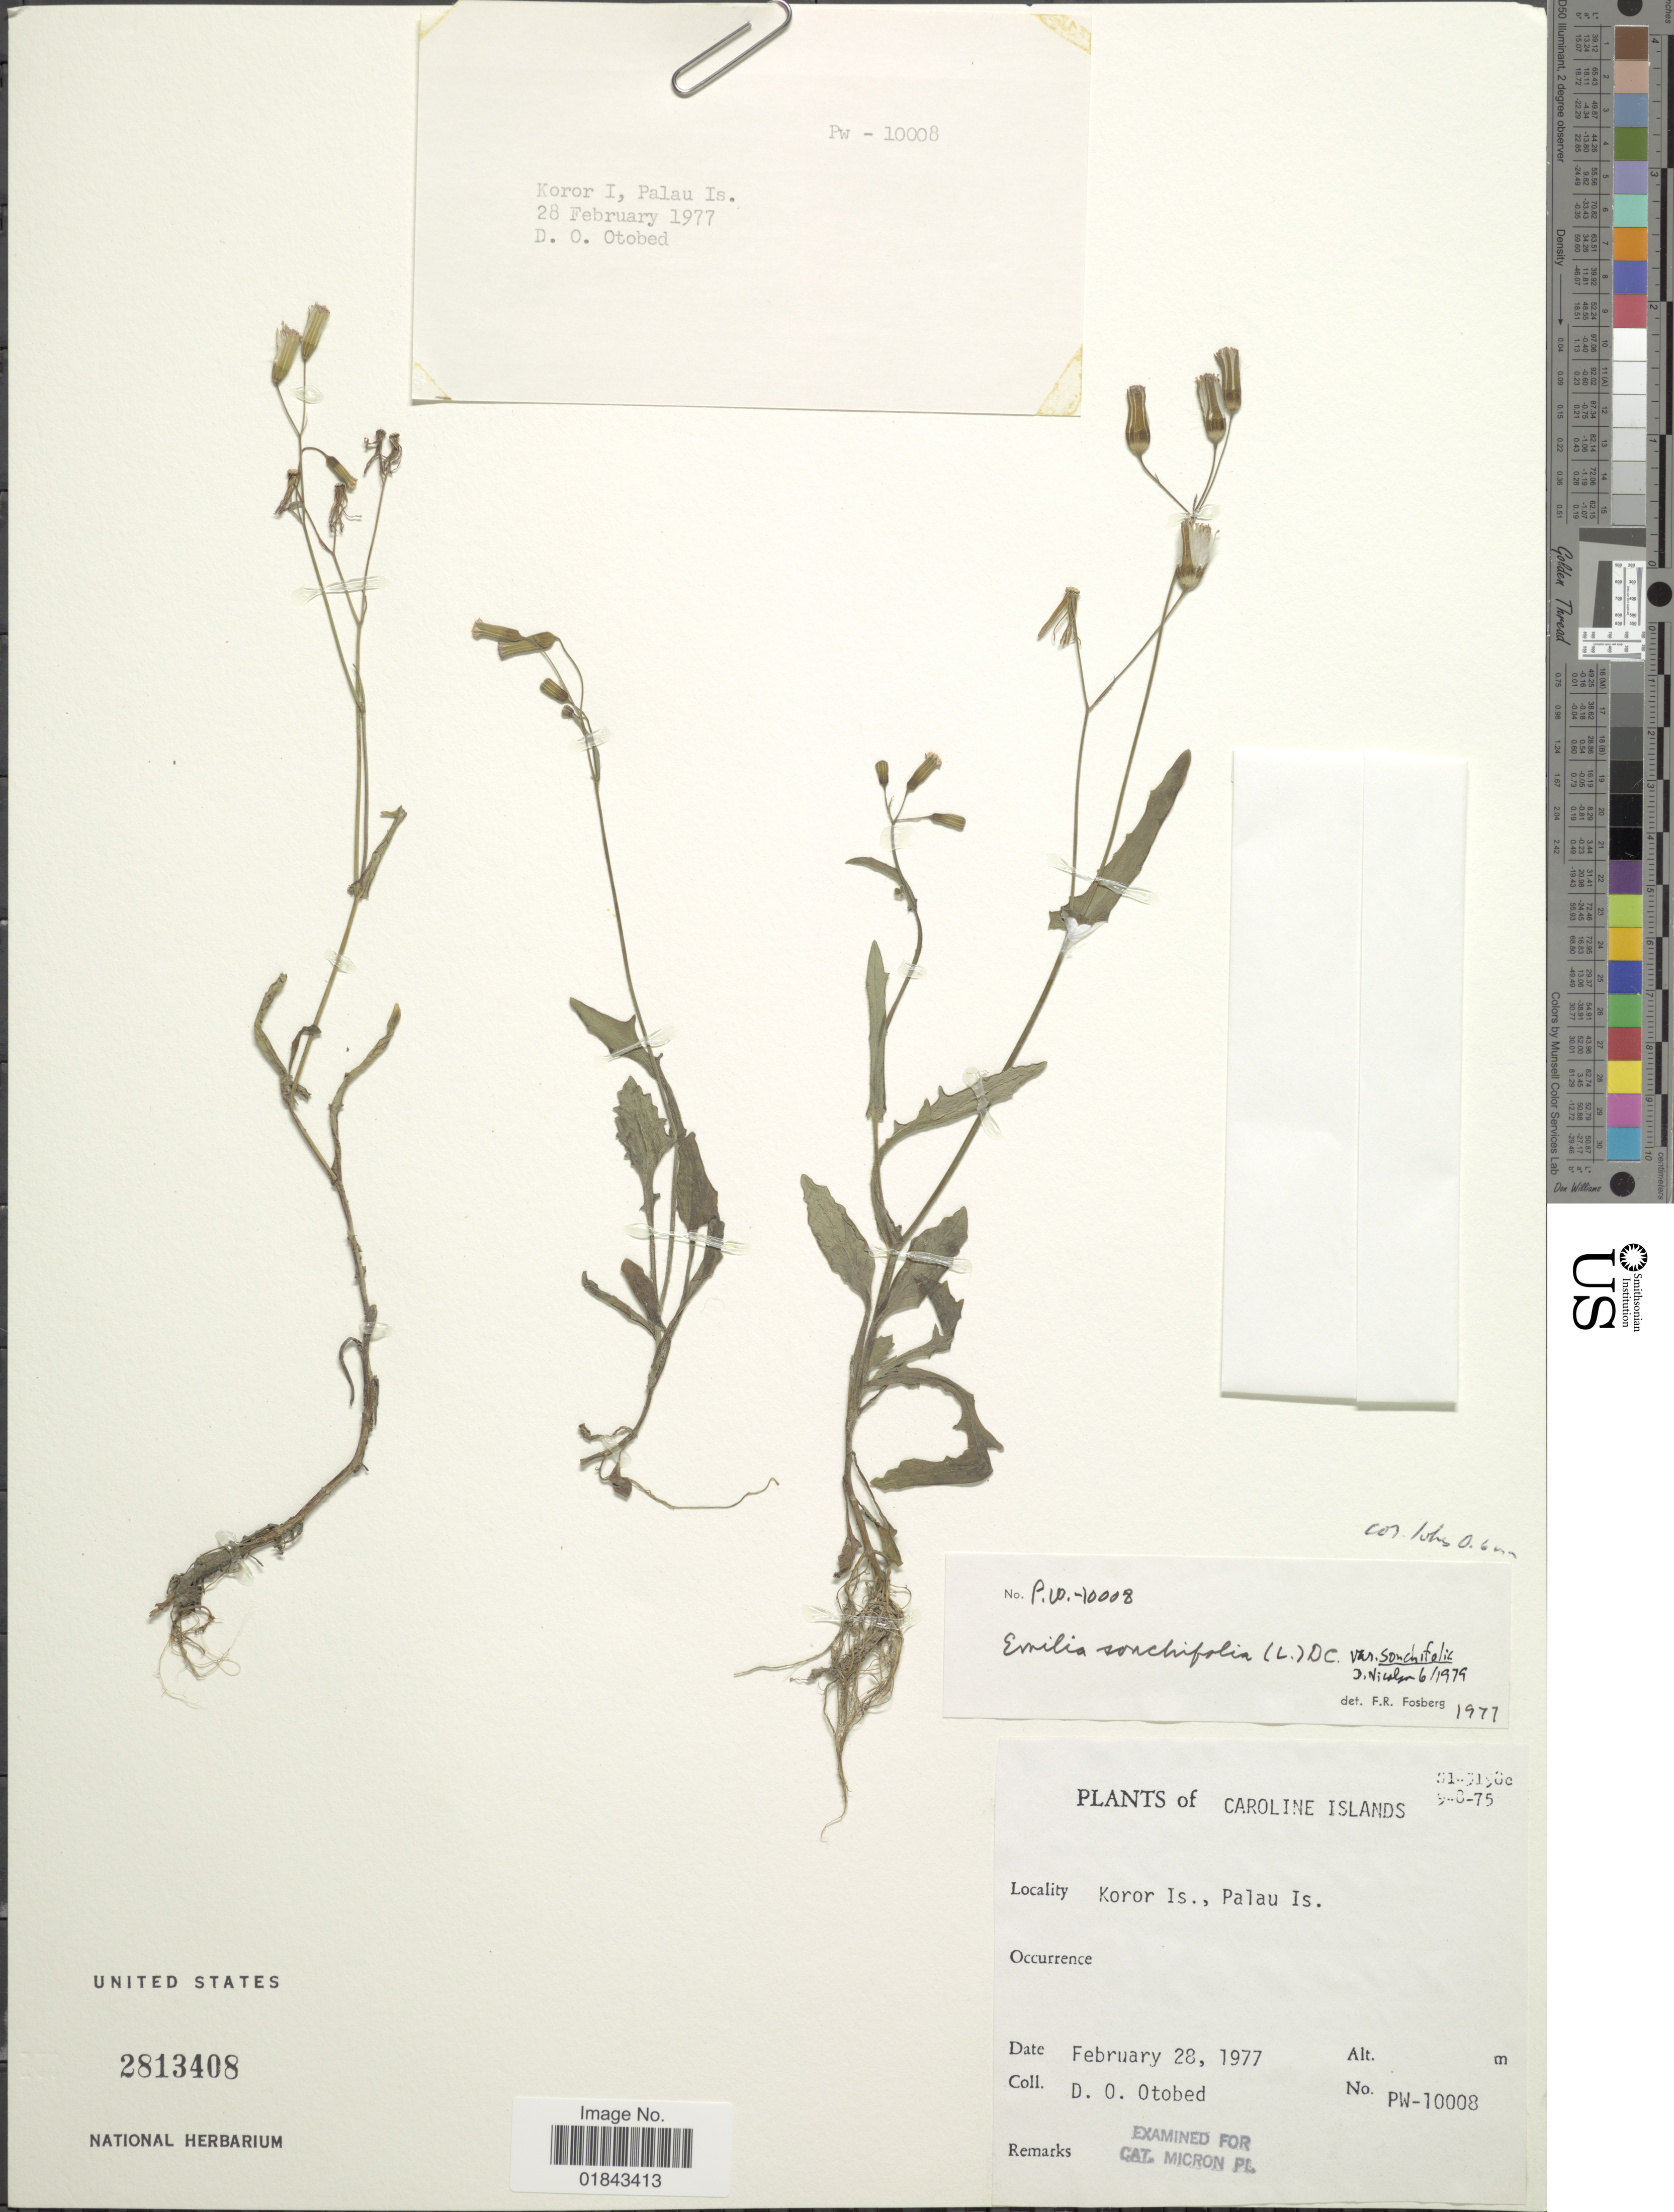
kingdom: Plantae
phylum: Tracheophyta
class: Magnoliopsida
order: Asterales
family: Asteraceae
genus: Emilia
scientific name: Emilia sonchifolia var. sonchifolia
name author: (L.) DC.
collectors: D. O. Otobed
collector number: PW-10008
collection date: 1977-02-28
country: Palau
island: Oreor [Koror]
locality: Koror Is., Palau Is.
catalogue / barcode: US 2813408